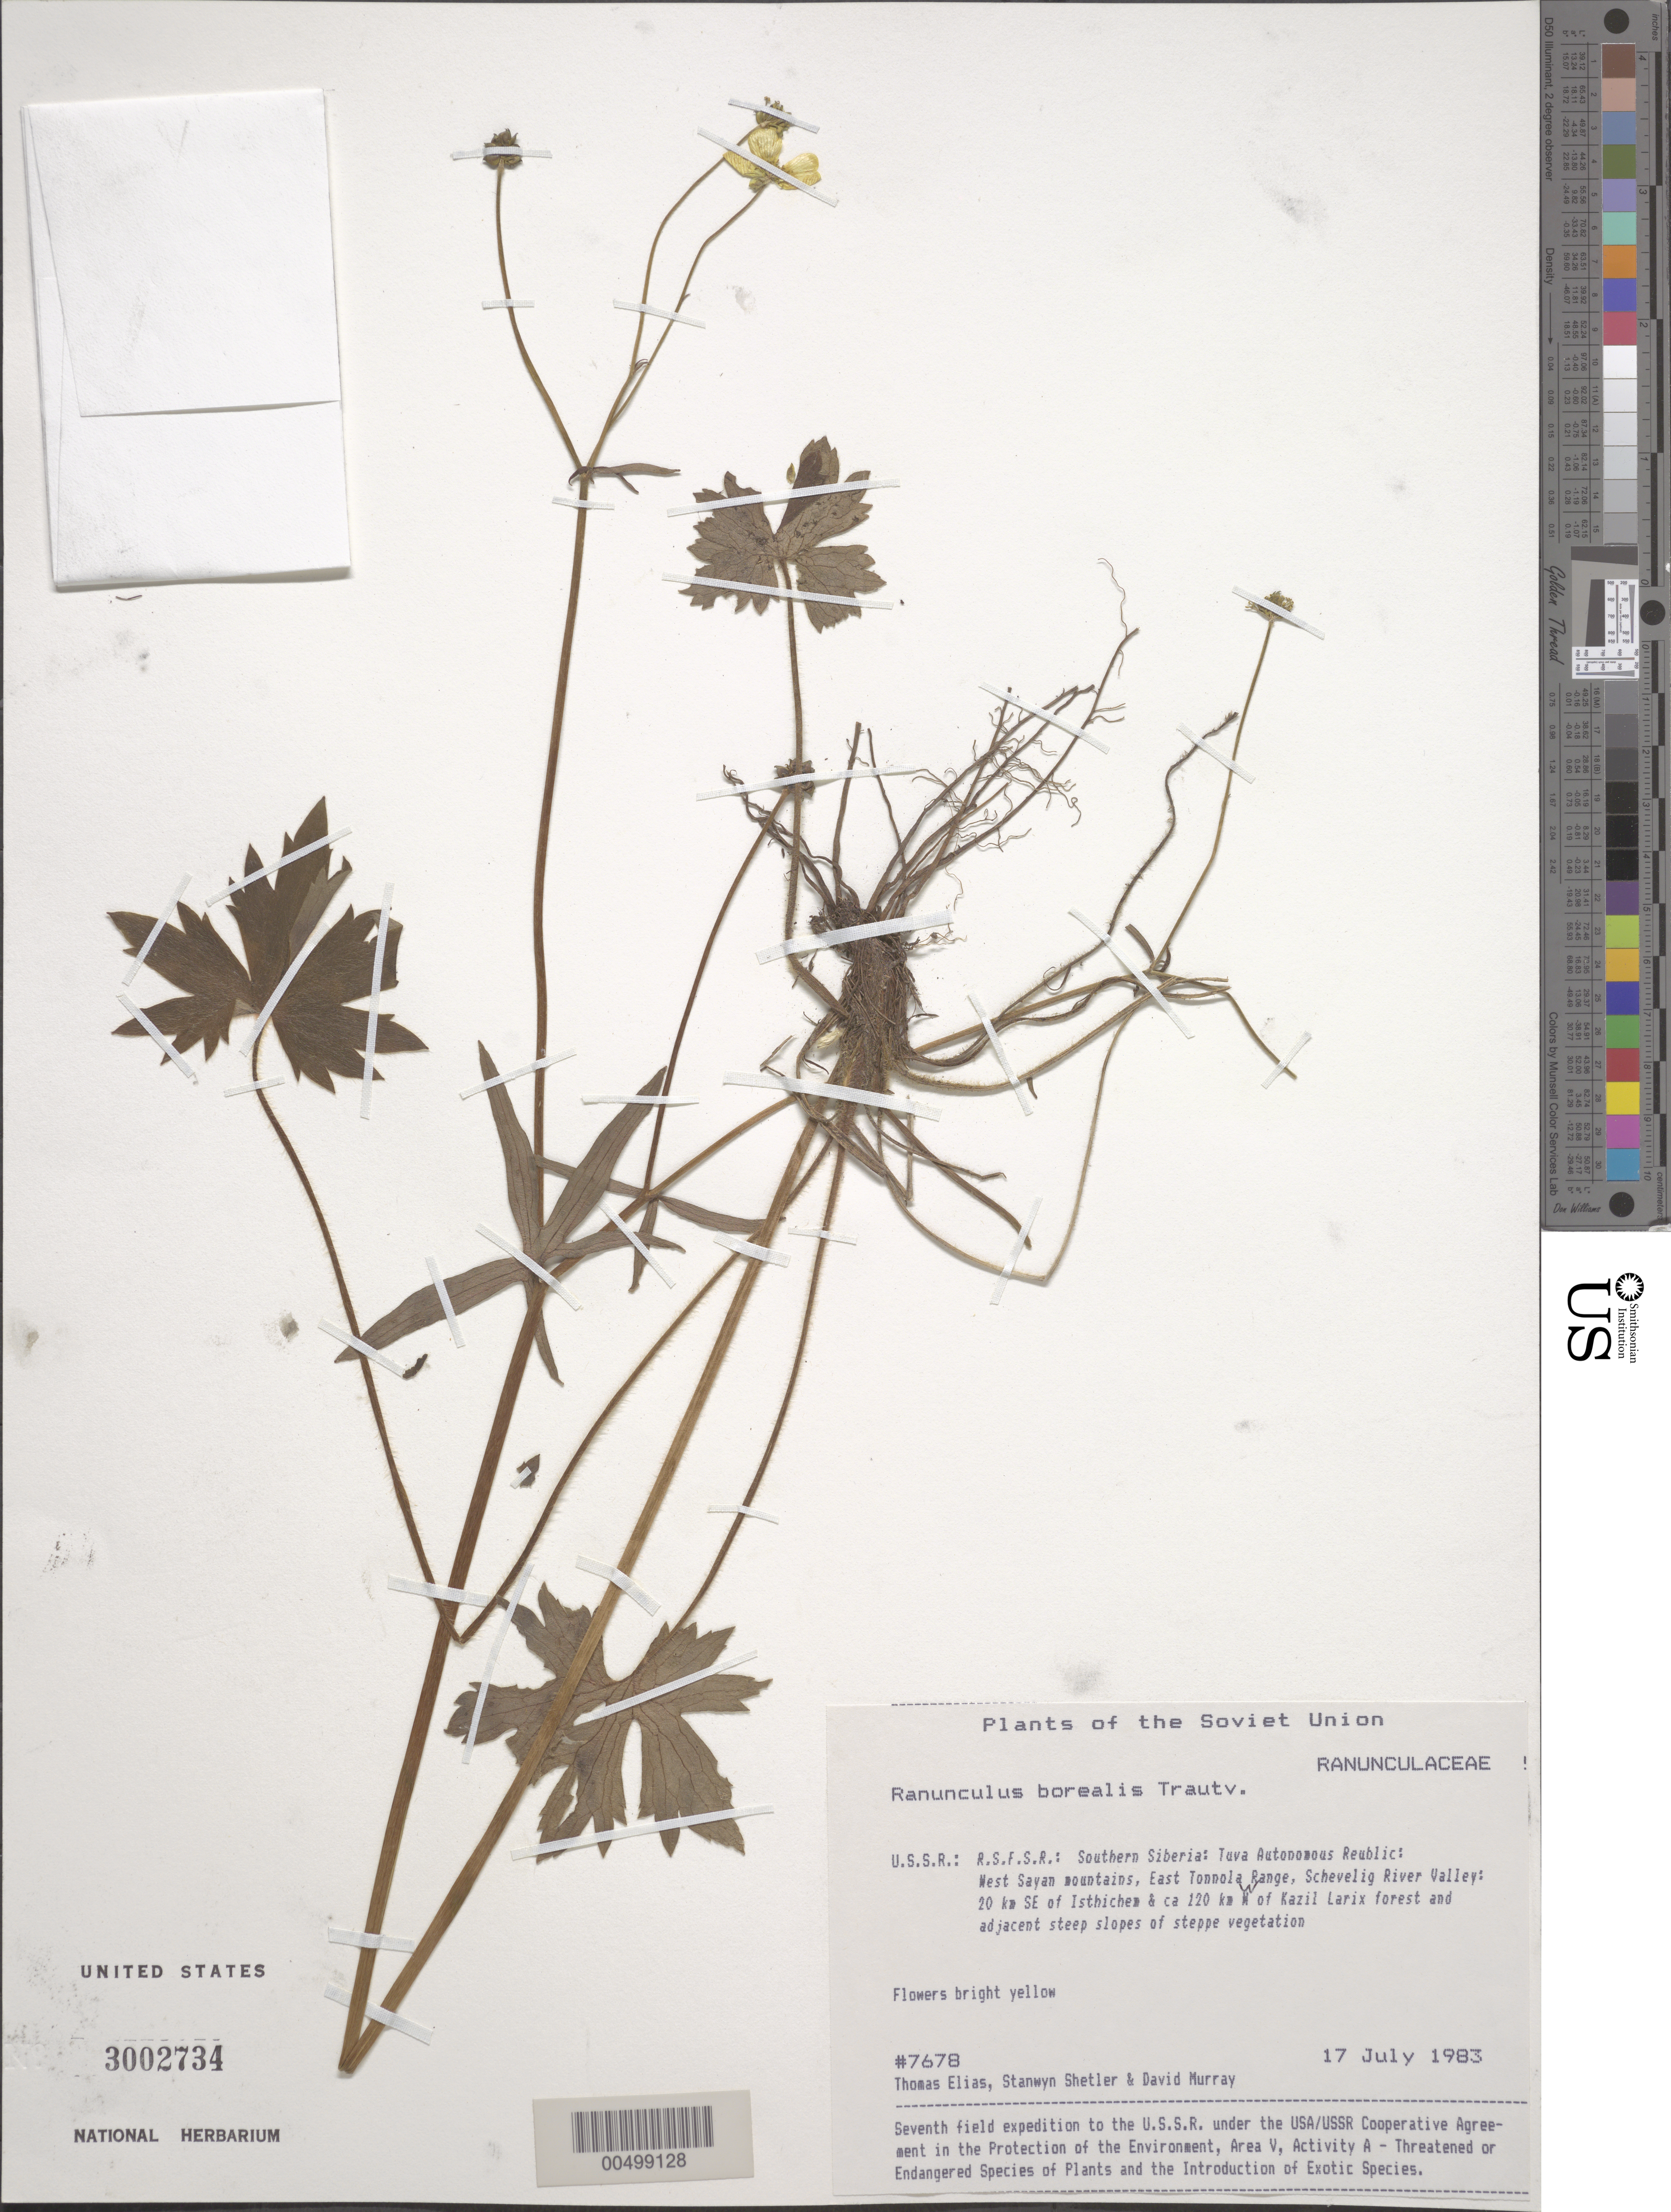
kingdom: Plantae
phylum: Tracheophyta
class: Magnoliopsida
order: Ranunculales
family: Ranunculaceae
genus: Ranunculus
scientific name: Ranunculus borealis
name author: Trautv.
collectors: T. Elias, S. Shetler & D. F. Murray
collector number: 7678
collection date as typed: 17 Jul 1983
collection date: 1983-07-17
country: Russian Federation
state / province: Tuva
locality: West Sayan Mountains, E Tonnola [Tannu-Ola] Range, Schevelig River Valley, 20 km SE of Isthichem [Ishti-Khem], *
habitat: Larix forest and adjacent steep slopes of steppe vegetation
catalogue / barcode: US 3002734